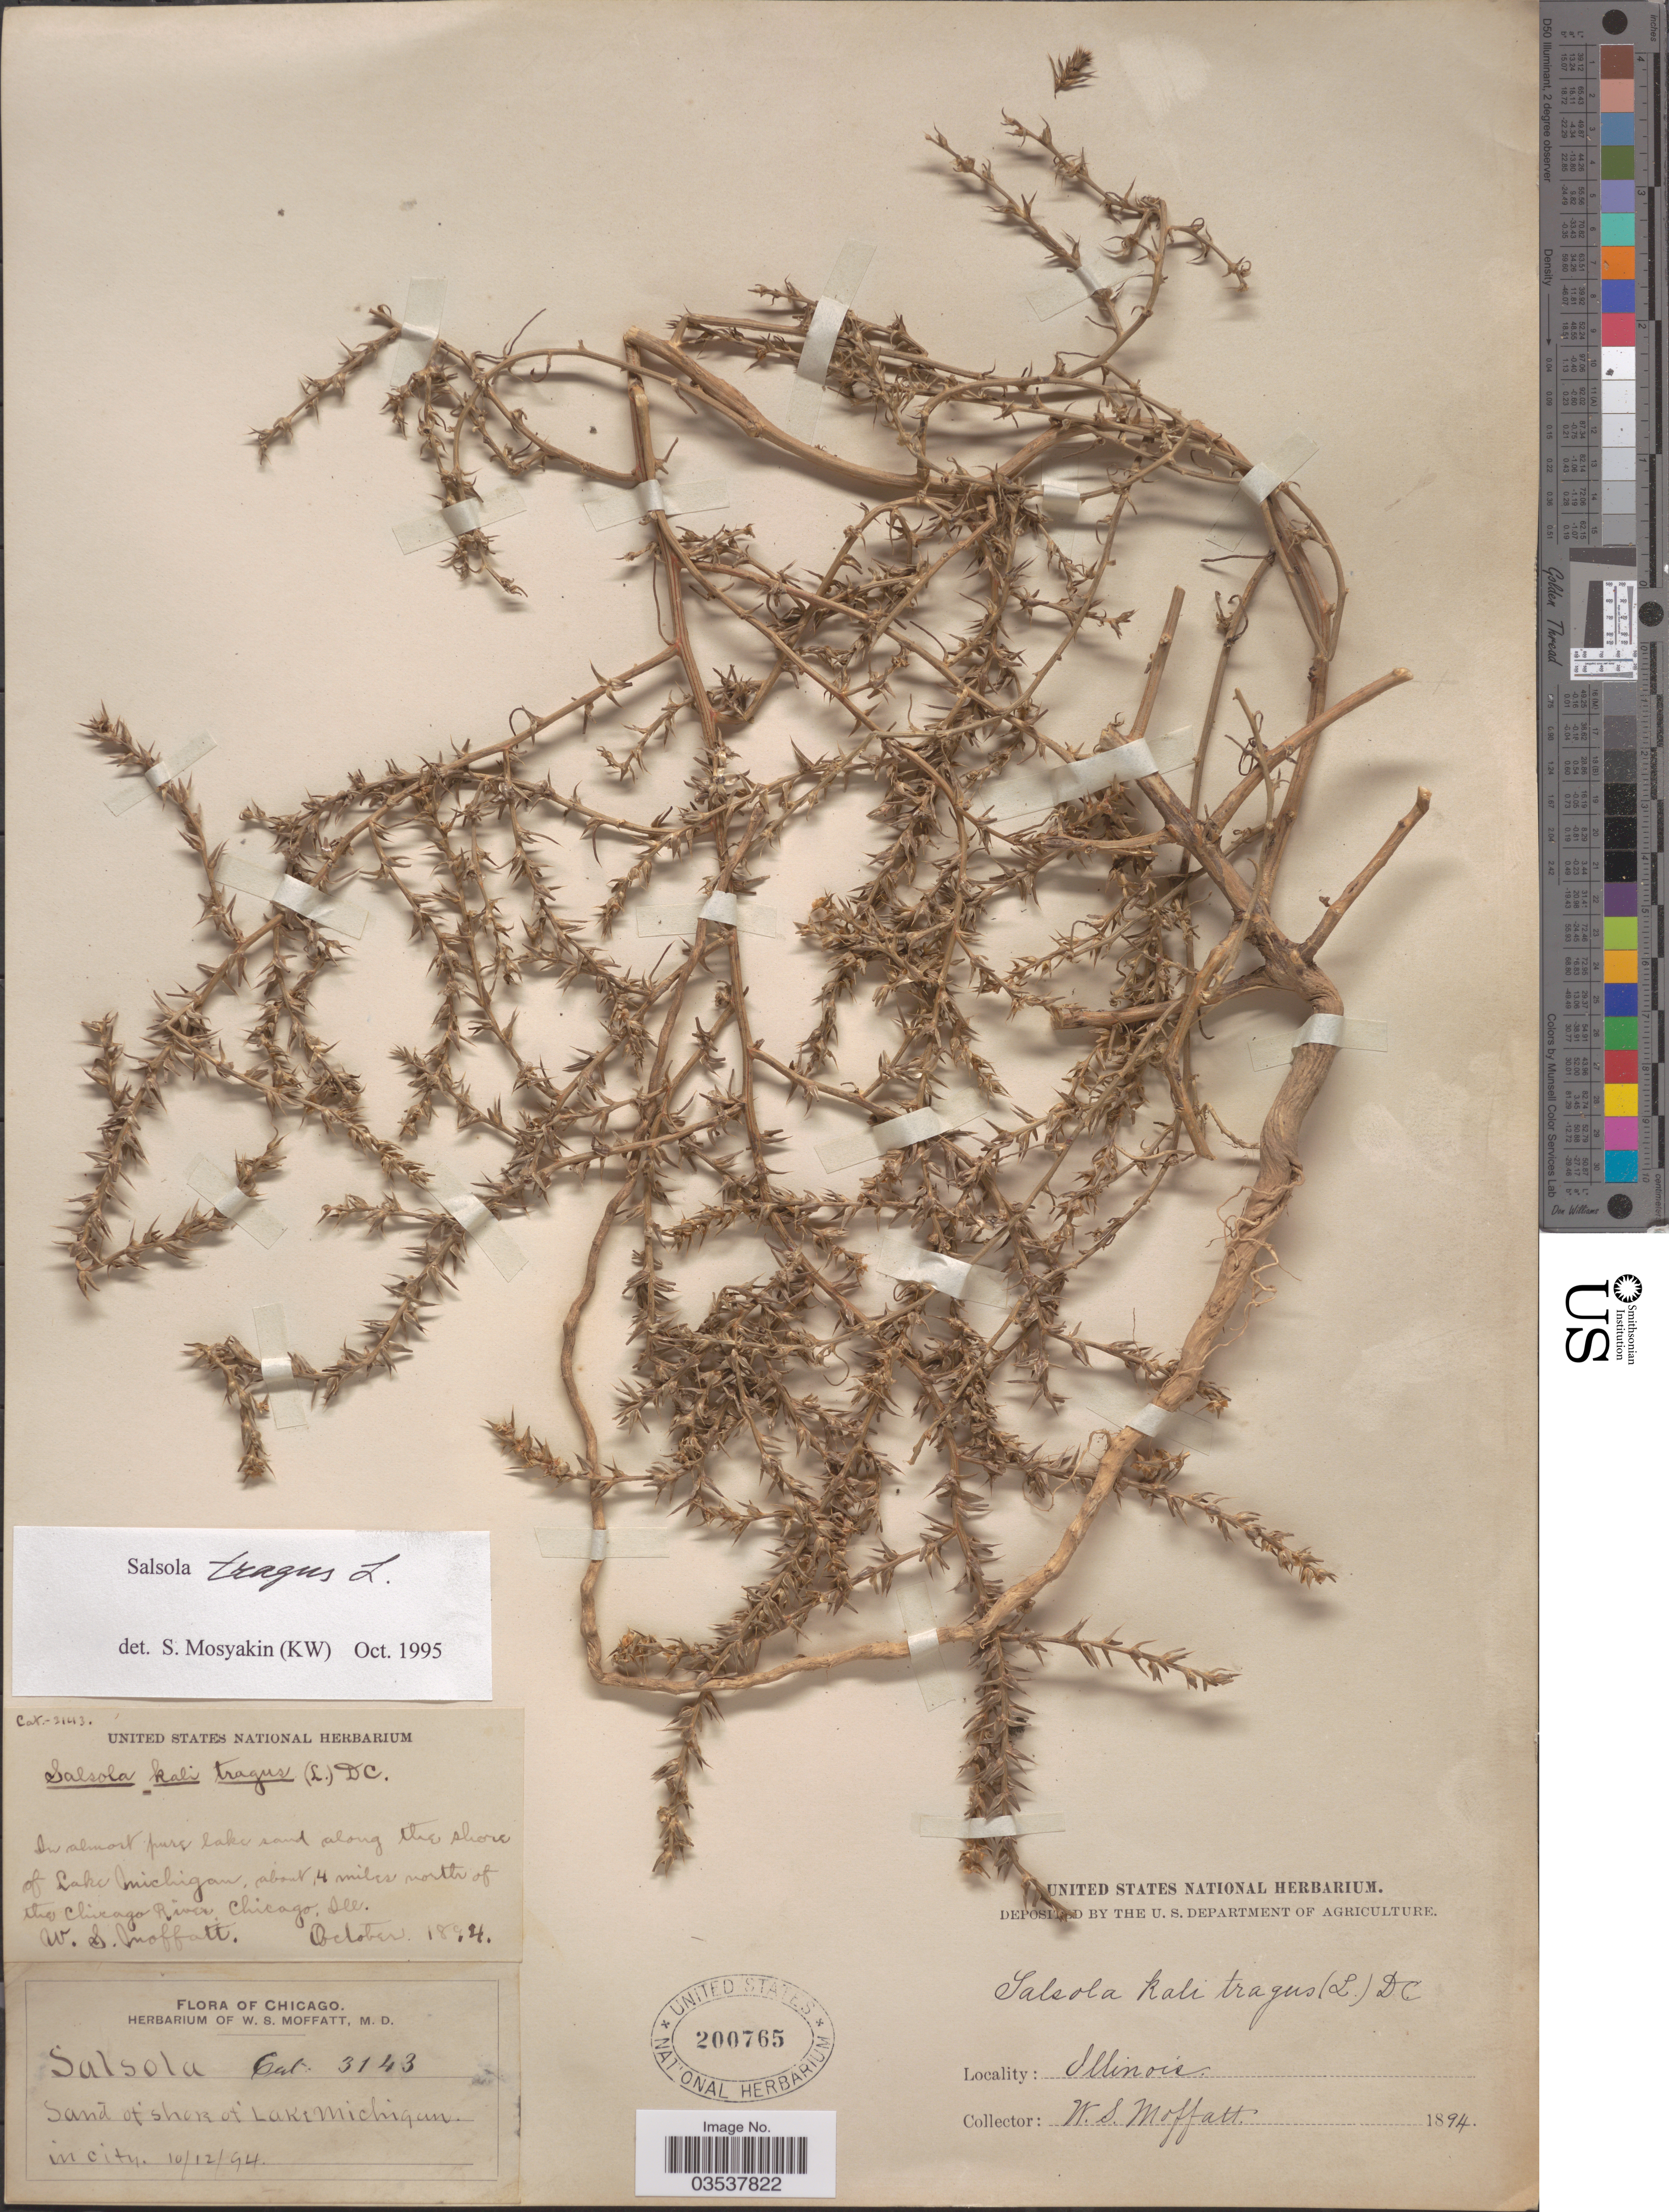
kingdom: Plantae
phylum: Tracheophyta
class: Magnoliopsida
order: Caryophyllales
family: Amaranthaceae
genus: Salsola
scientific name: Salsola pestifer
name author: A. Nelson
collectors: W. Moffatt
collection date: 1894-10-12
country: United States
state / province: Illinois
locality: Along the shore of Lake Michigan, about 4 miles north of the Chicago River, Chicago.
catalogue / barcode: US 200765